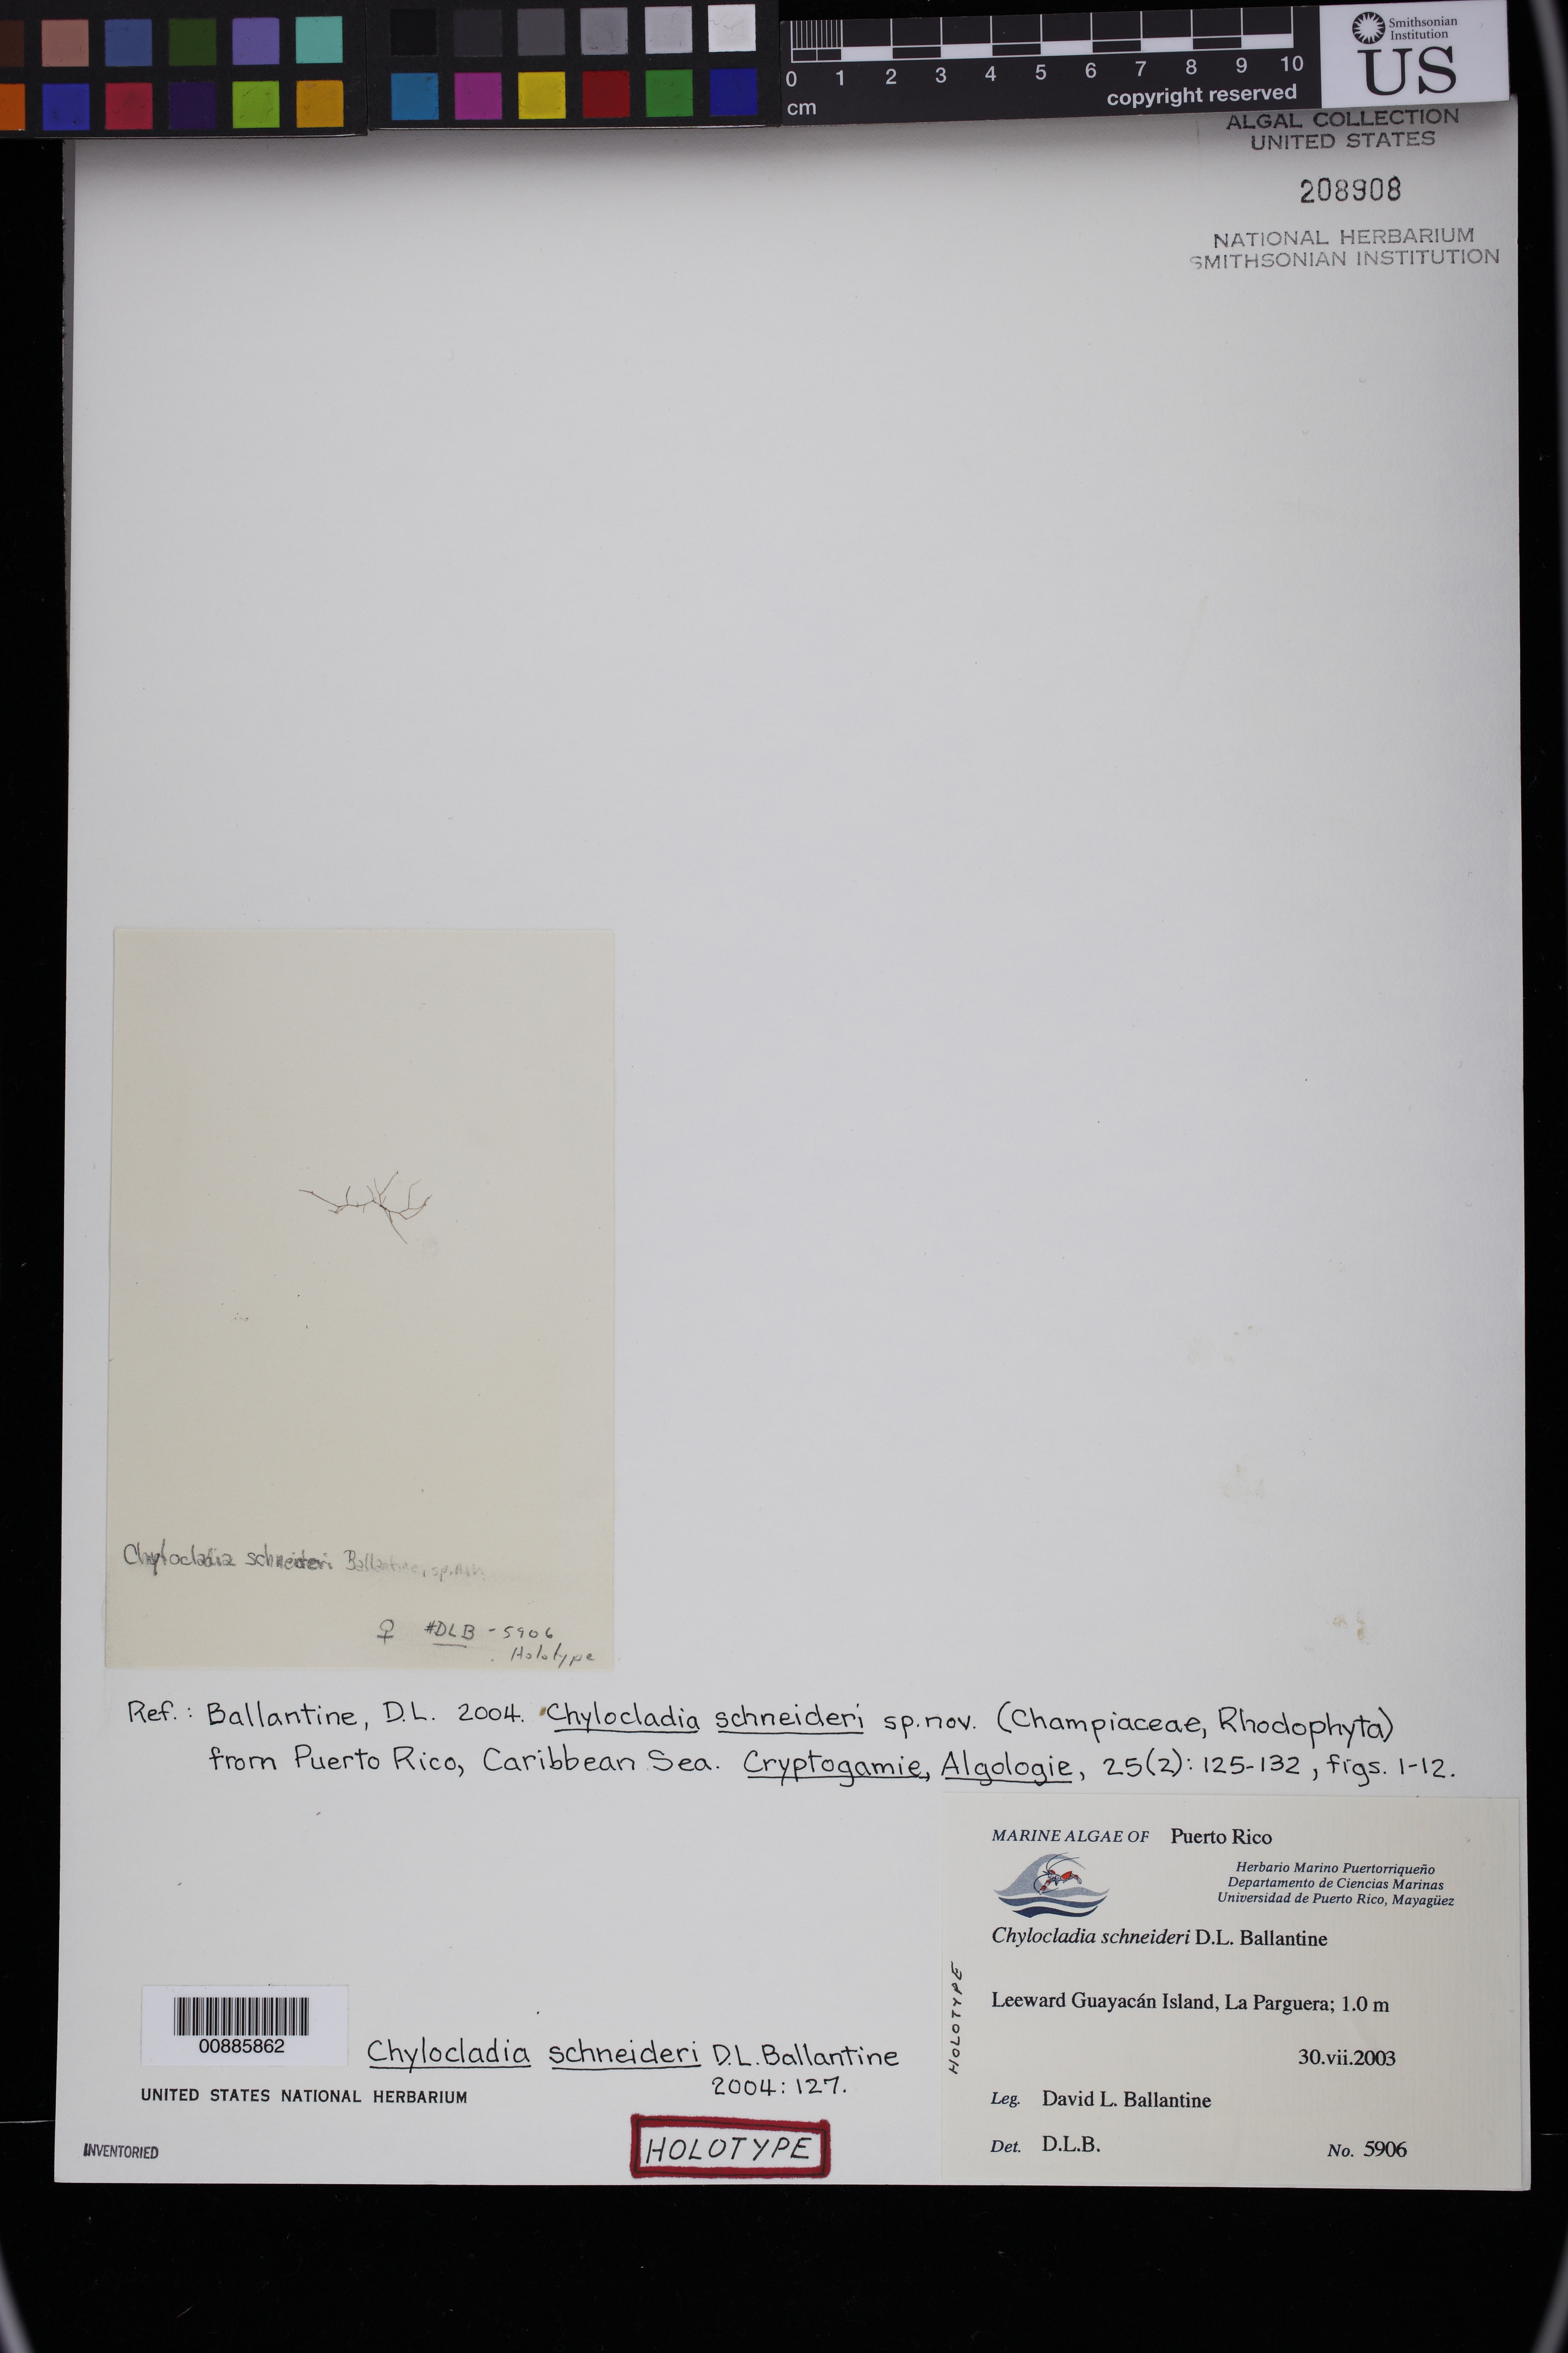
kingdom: Plantae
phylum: Rhodophyta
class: Florideophyceae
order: Rhodymeniales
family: Champiaceae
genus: Chylocladia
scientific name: Chylocladia schneideri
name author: D.L. Ballant.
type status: Holotype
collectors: D.L. Ballantine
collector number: DLB 5906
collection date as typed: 30 Jul 2003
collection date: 2003-07-30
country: Puerto Rico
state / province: Lajas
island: Guayacan Island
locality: La Parguera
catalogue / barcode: US 208908